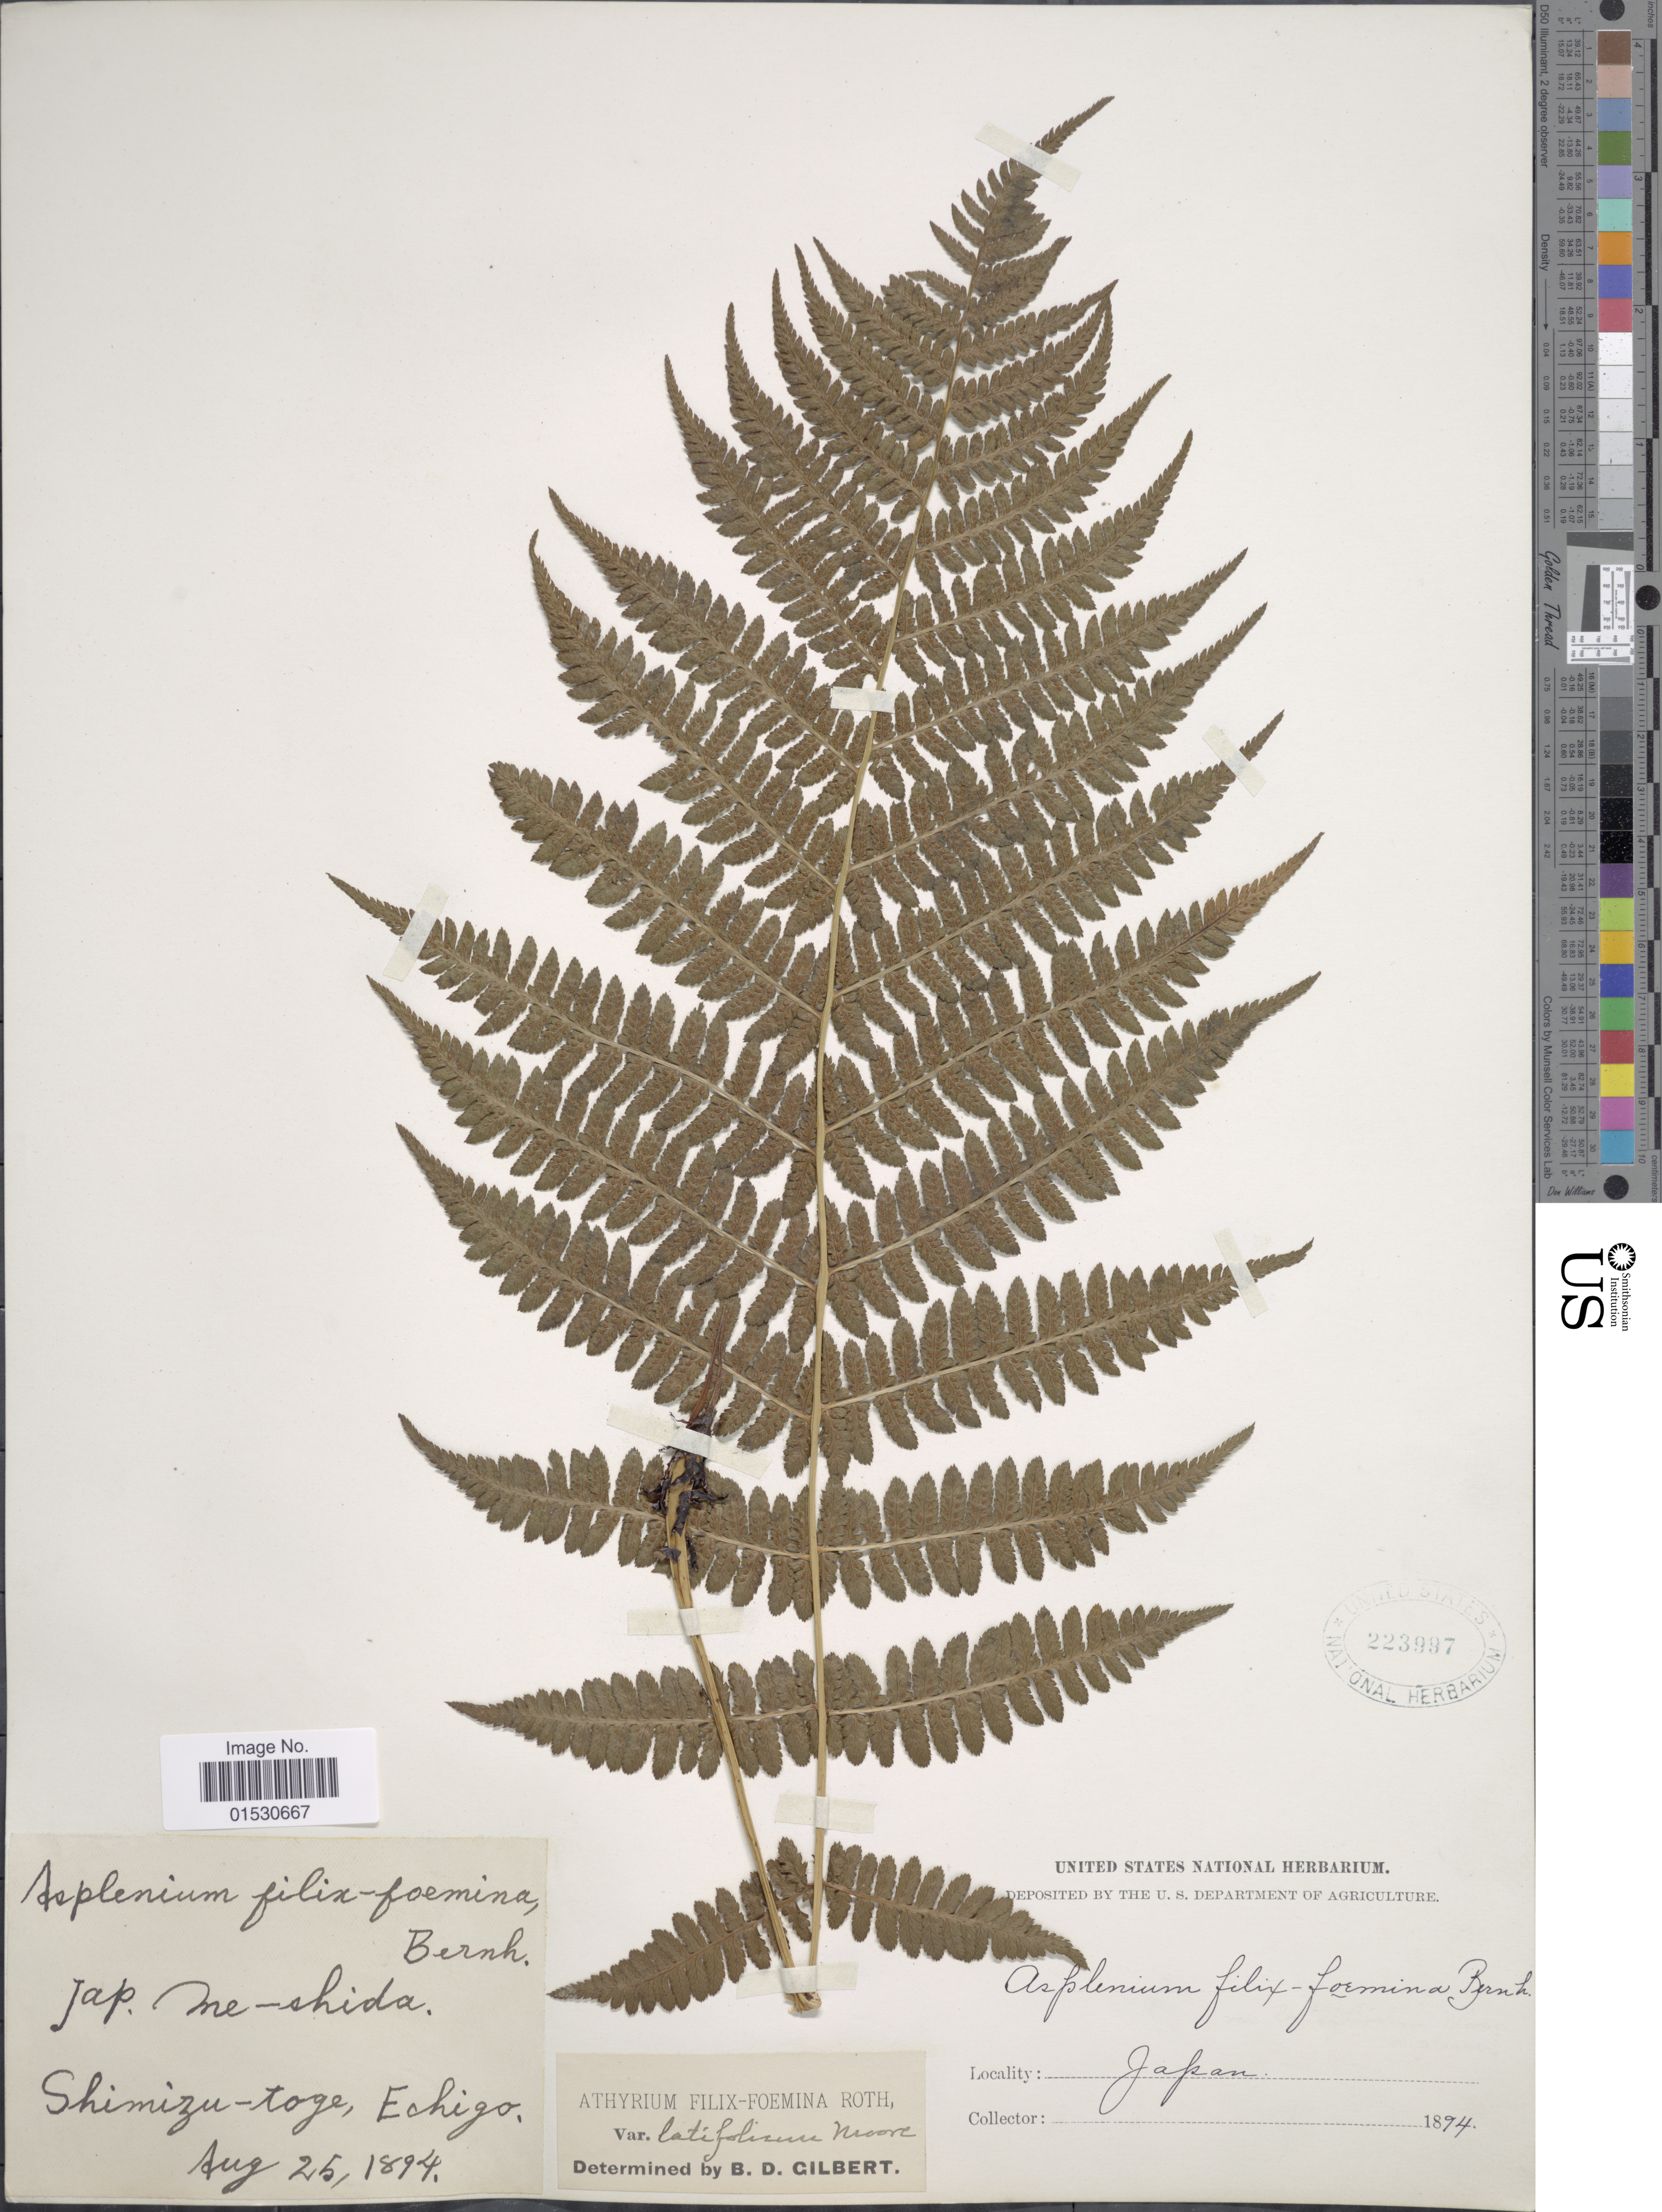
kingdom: Plantae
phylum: Tracheophyta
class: Polypodiopsida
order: Polypodiales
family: Athyriaceae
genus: Athyrium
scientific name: Athyrium filix-femina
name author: (L.) Roth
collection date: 1894-08-25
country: Japan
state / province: Niigata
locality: Shimizu-toge, Echigo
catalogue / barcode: US 223997